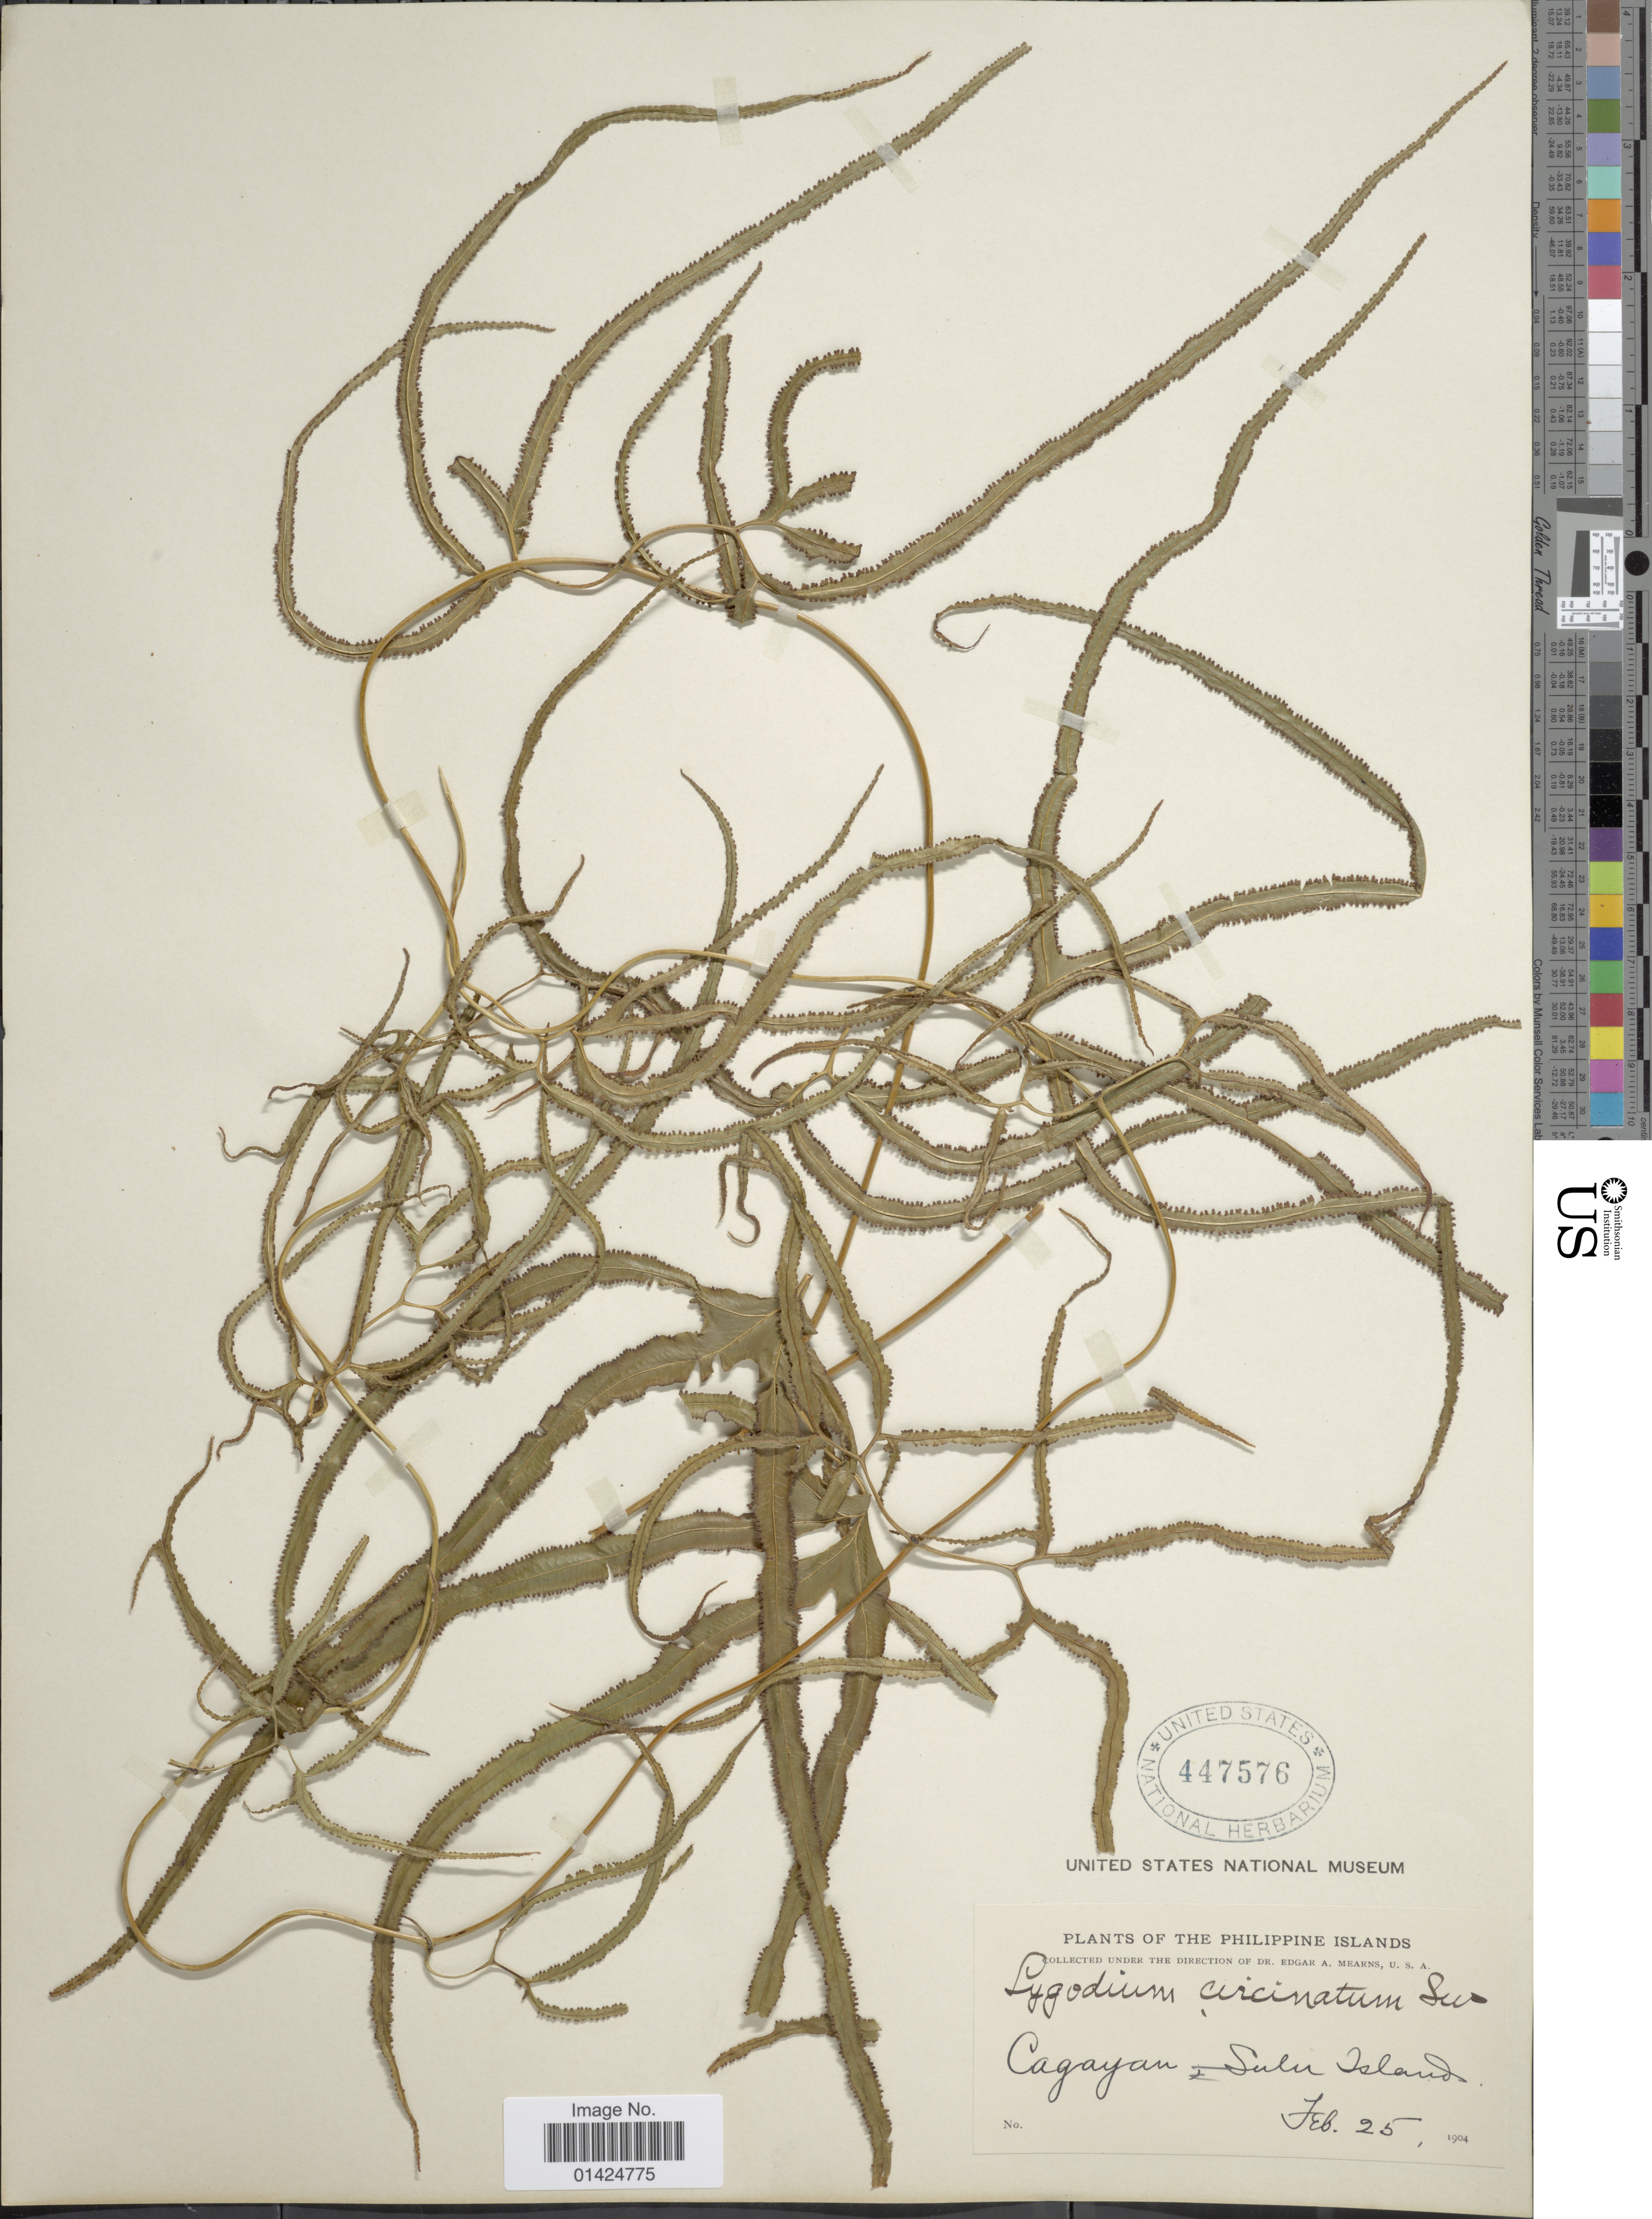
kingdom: Plantae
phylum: Tracheophyta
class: Polypodiopsida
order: Schizaeales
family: Lygodiaceae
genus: Lygodium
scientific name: Lygodium circinnatum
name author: (Burm. f.) Sw.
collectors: E. A. Mearns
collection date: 1904-02-25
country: Philippines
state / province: Muslim Mindanao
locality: Cagayan Sulu Island.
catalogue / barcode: US 447576